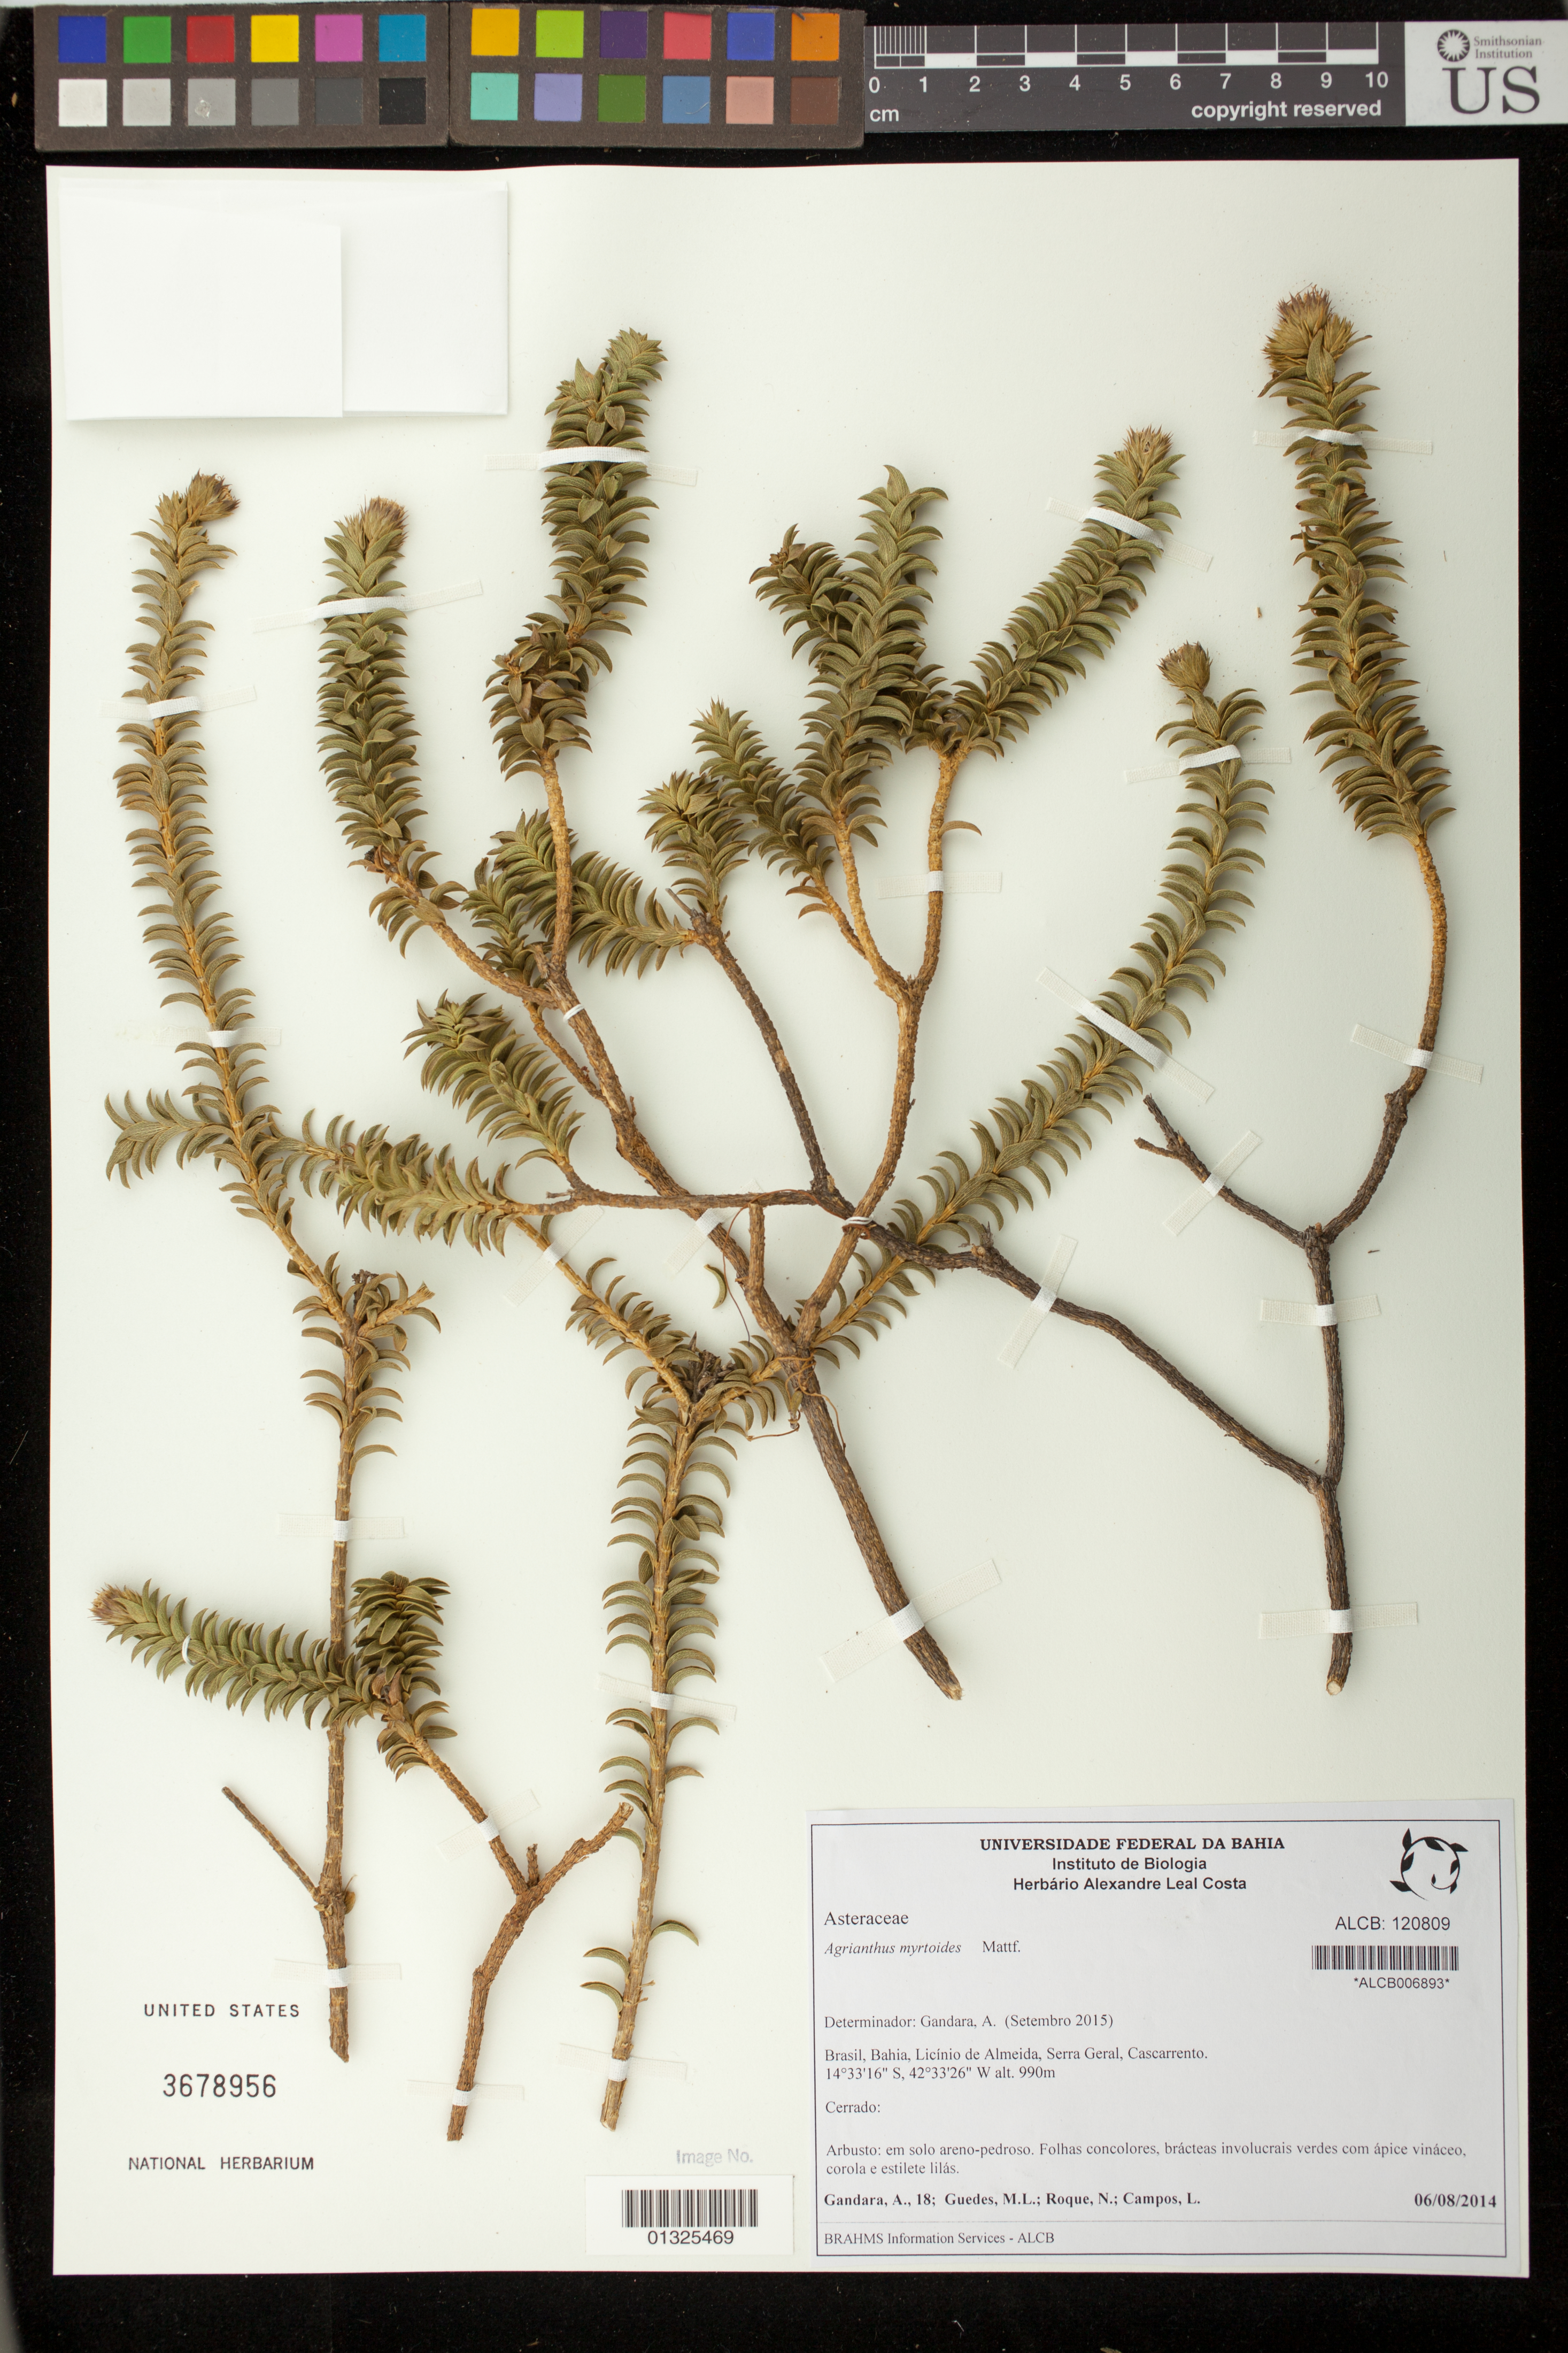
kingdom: Plantae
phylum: Tracheophyta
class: Magnoliopsida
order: Asterales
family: Asteraceae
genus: Agrianthus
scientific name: Agrianthus myrtoides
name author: Mattf. in Pilg.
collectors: A. Gándara, M. L. Guedes, N. Roque & L. Campos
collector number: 18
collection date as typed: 6 August 2014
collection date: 2014-08-06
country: Brazil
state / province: Bahia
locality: Licinio de Almeida, Serra Geral, Cascarrento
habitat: Cerrado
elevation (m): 990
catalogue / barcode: US 3678956